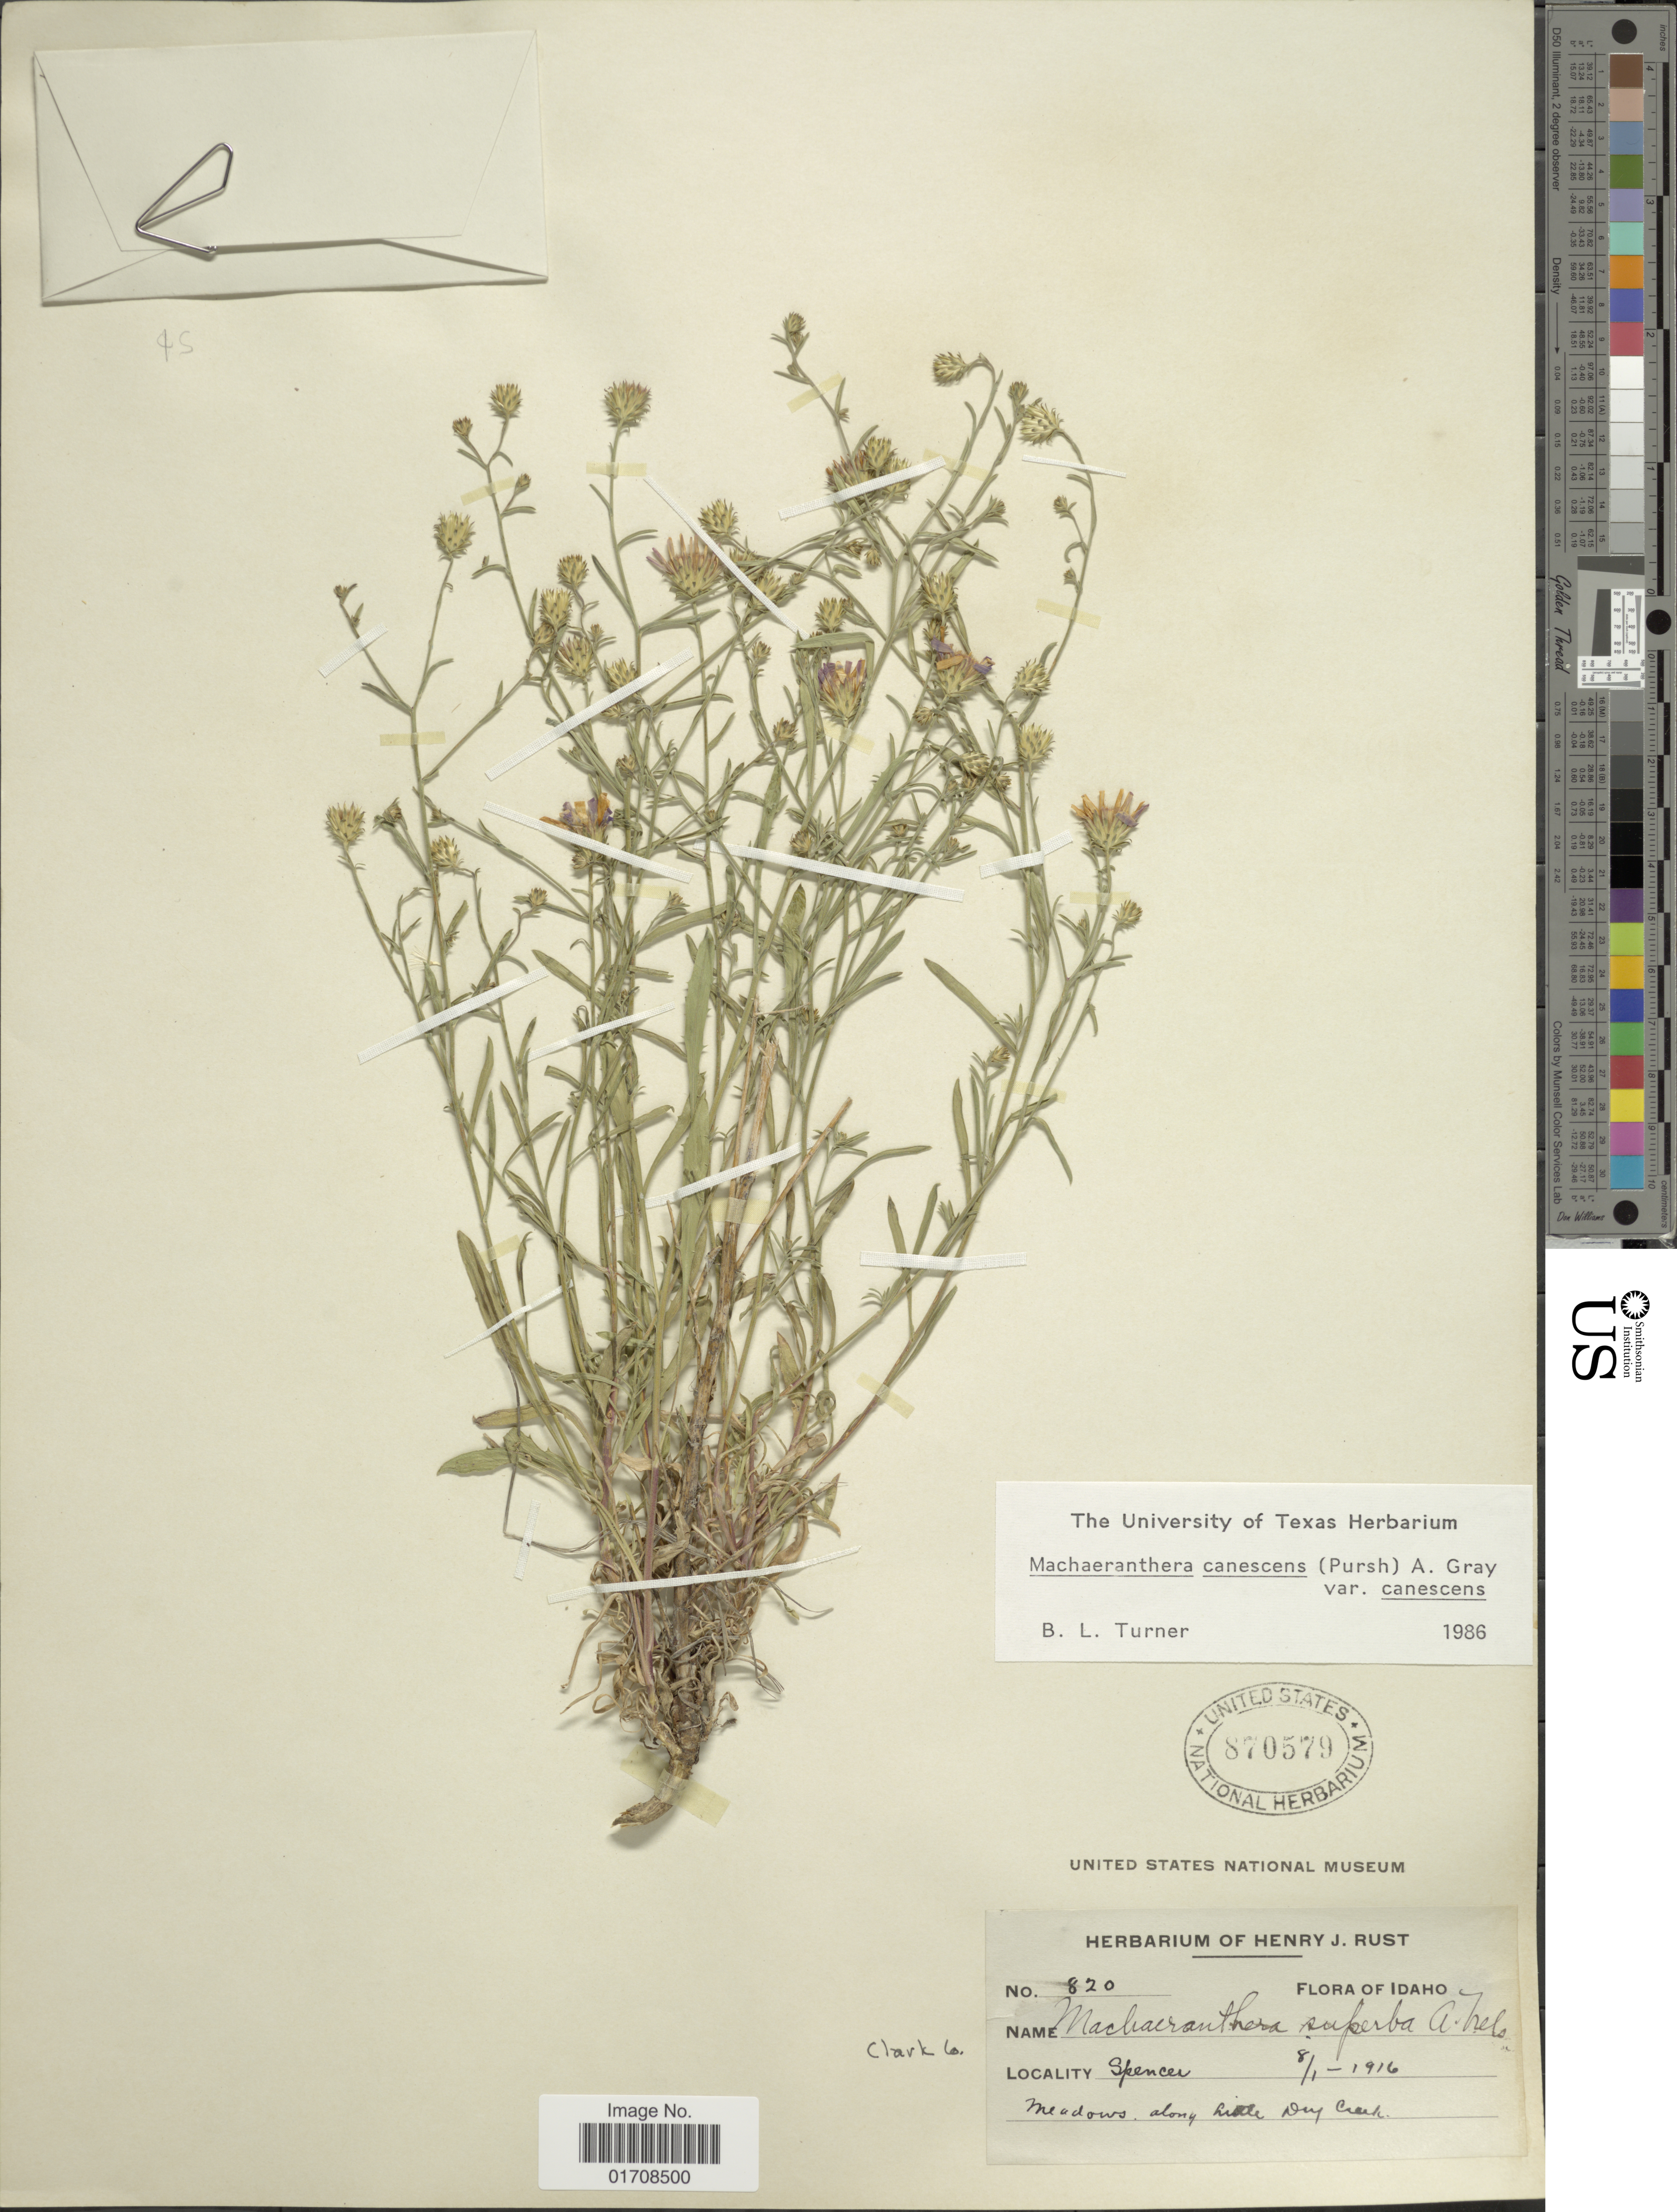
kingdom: Plantae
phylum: Tracheophyta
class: Magnoliopsida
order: Asterales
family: Asteraceae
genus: Machaeranthera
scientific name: Machaeranthera canescens var. canescens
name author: (Pursh) A. Gray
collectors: ex herb. Henry J. Rust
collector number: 820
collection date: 1916-08-01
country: United States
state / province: Idaho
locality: Spencer, Clark Co.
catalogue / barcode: US 870579